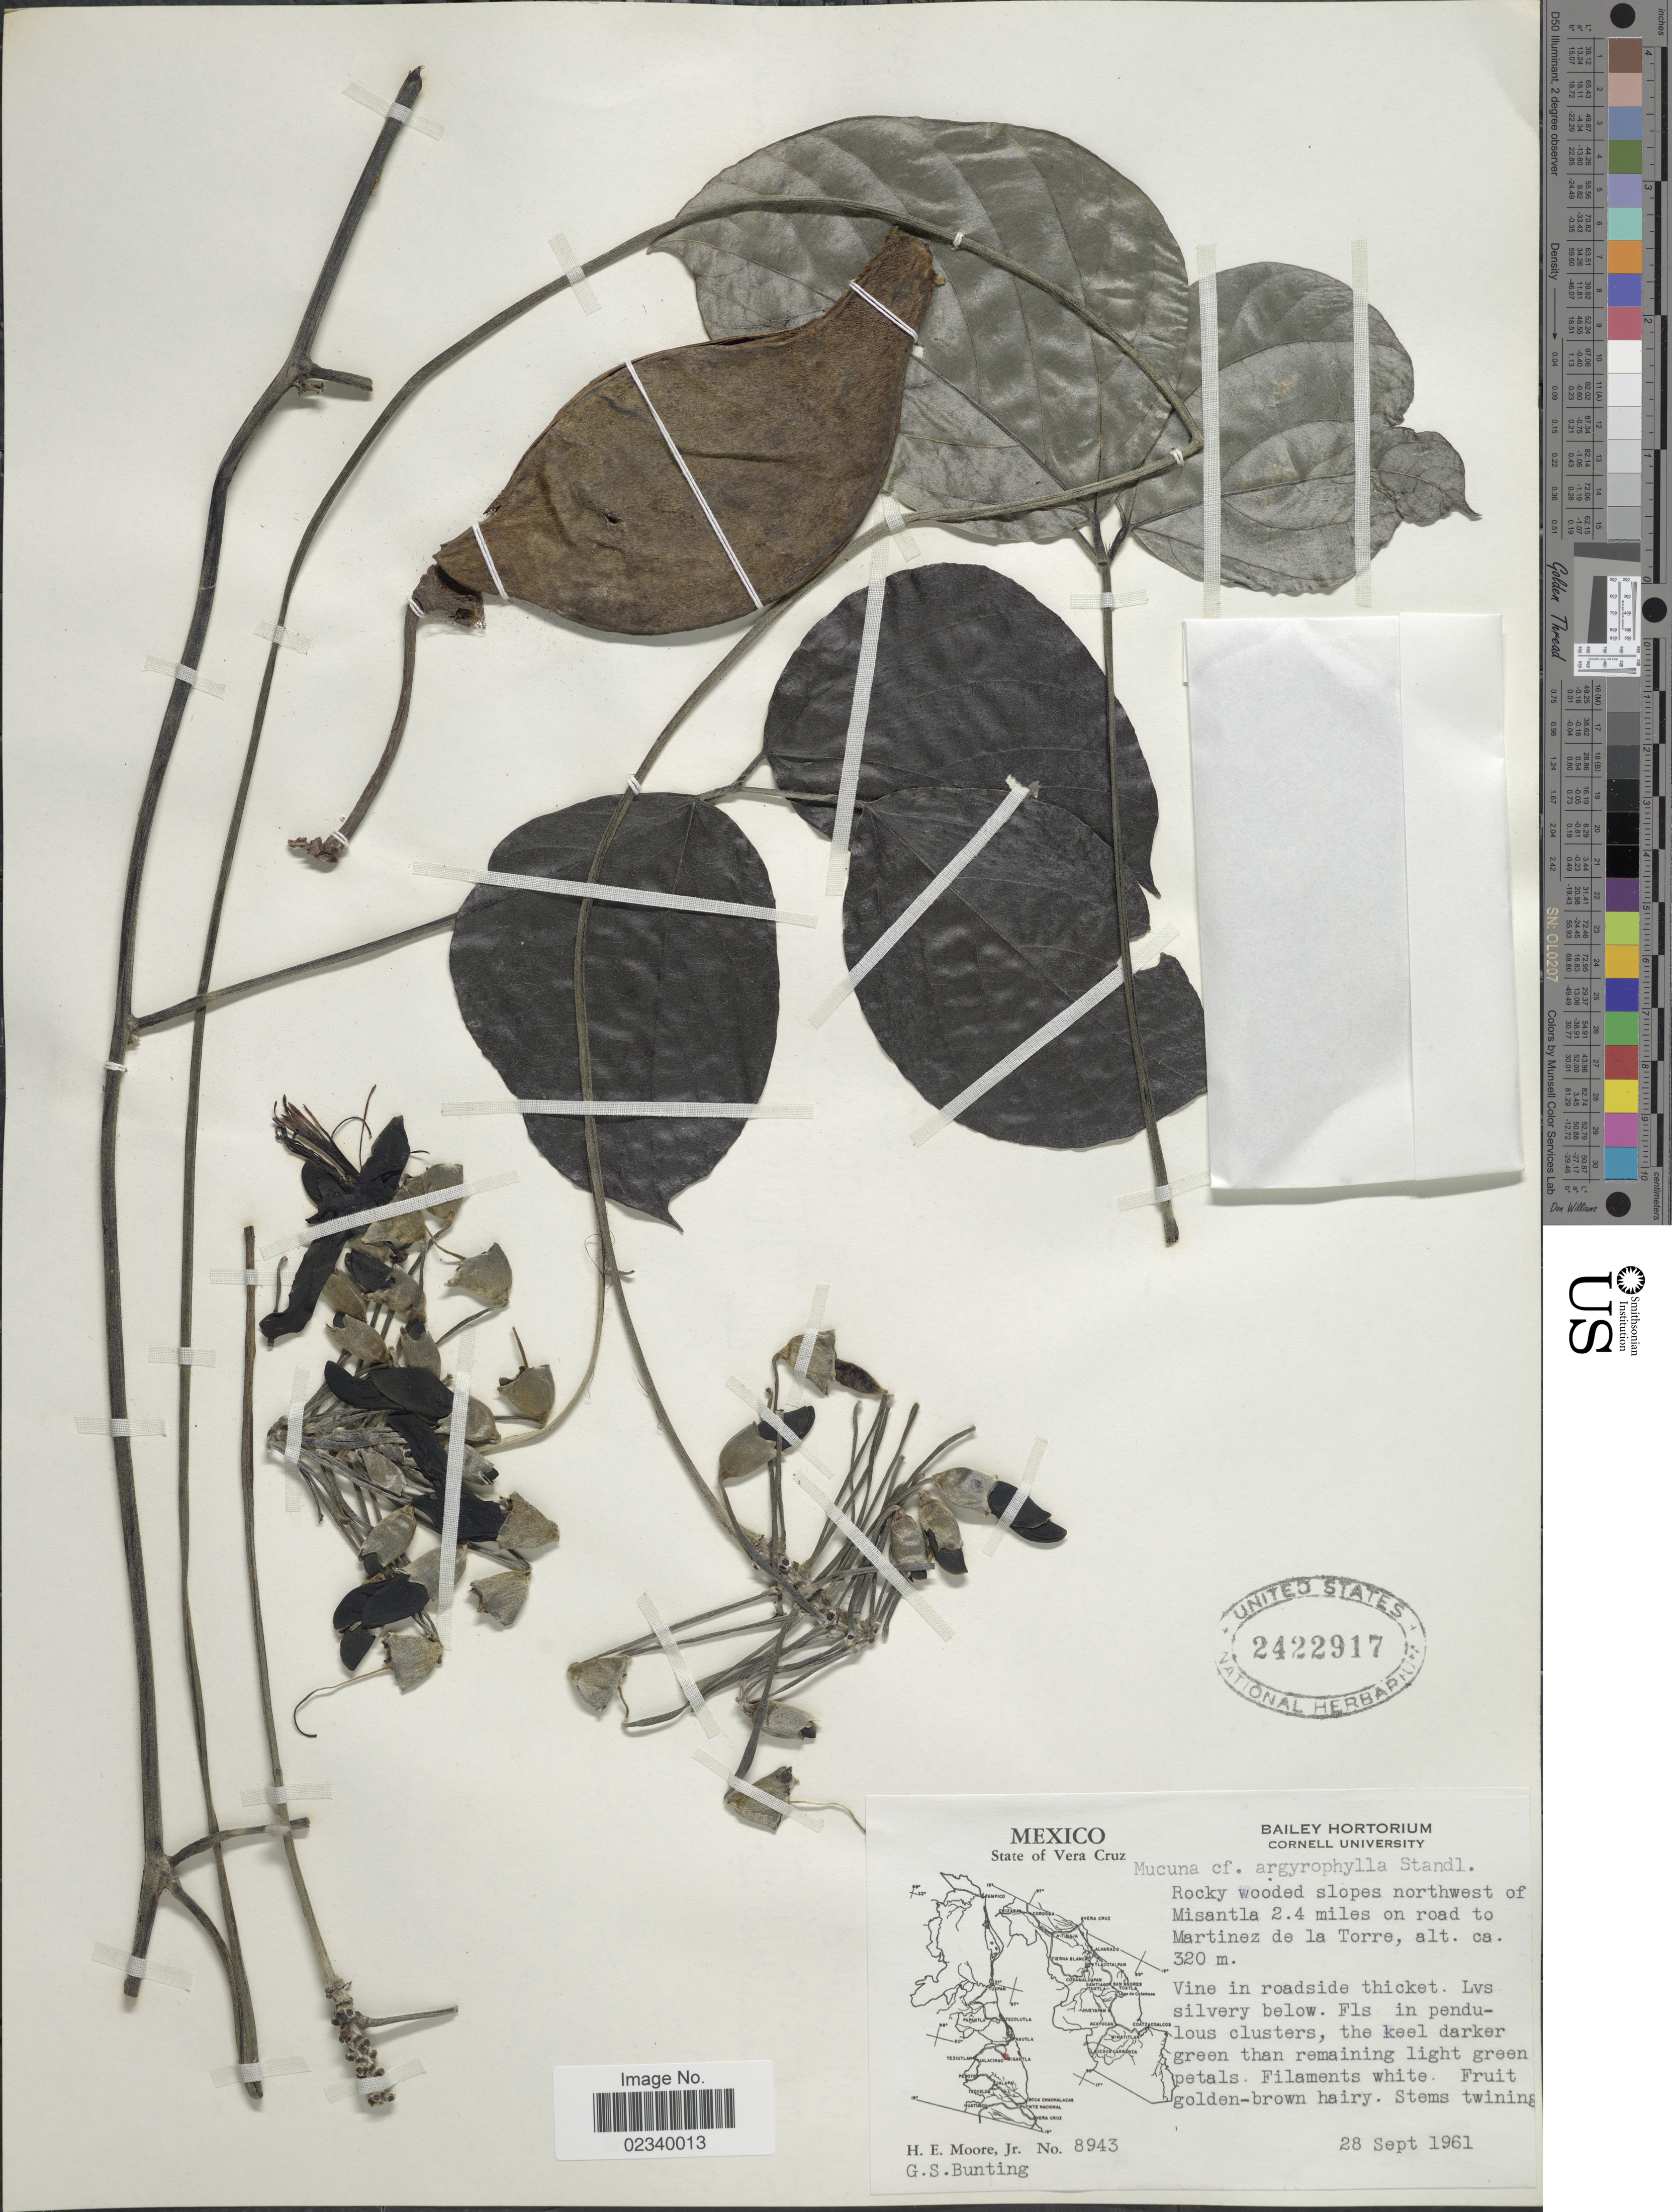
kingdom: Plantae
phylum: Tracheophyta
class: Magnoliopsida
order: Fabales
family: Fabaceae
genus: Mucuna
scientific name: Mucuna argyrophylla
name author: Standl.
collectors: H. Moore & G. S. Bunting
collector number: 8943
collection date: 1961-09-28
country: Mexico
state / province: Veracruz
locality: State of Vera Cruz, Rocky wooded slopes northwest of Misantla 2.4 miles on road to Martinez de la Torre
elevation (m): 320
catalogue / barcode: US 2422917